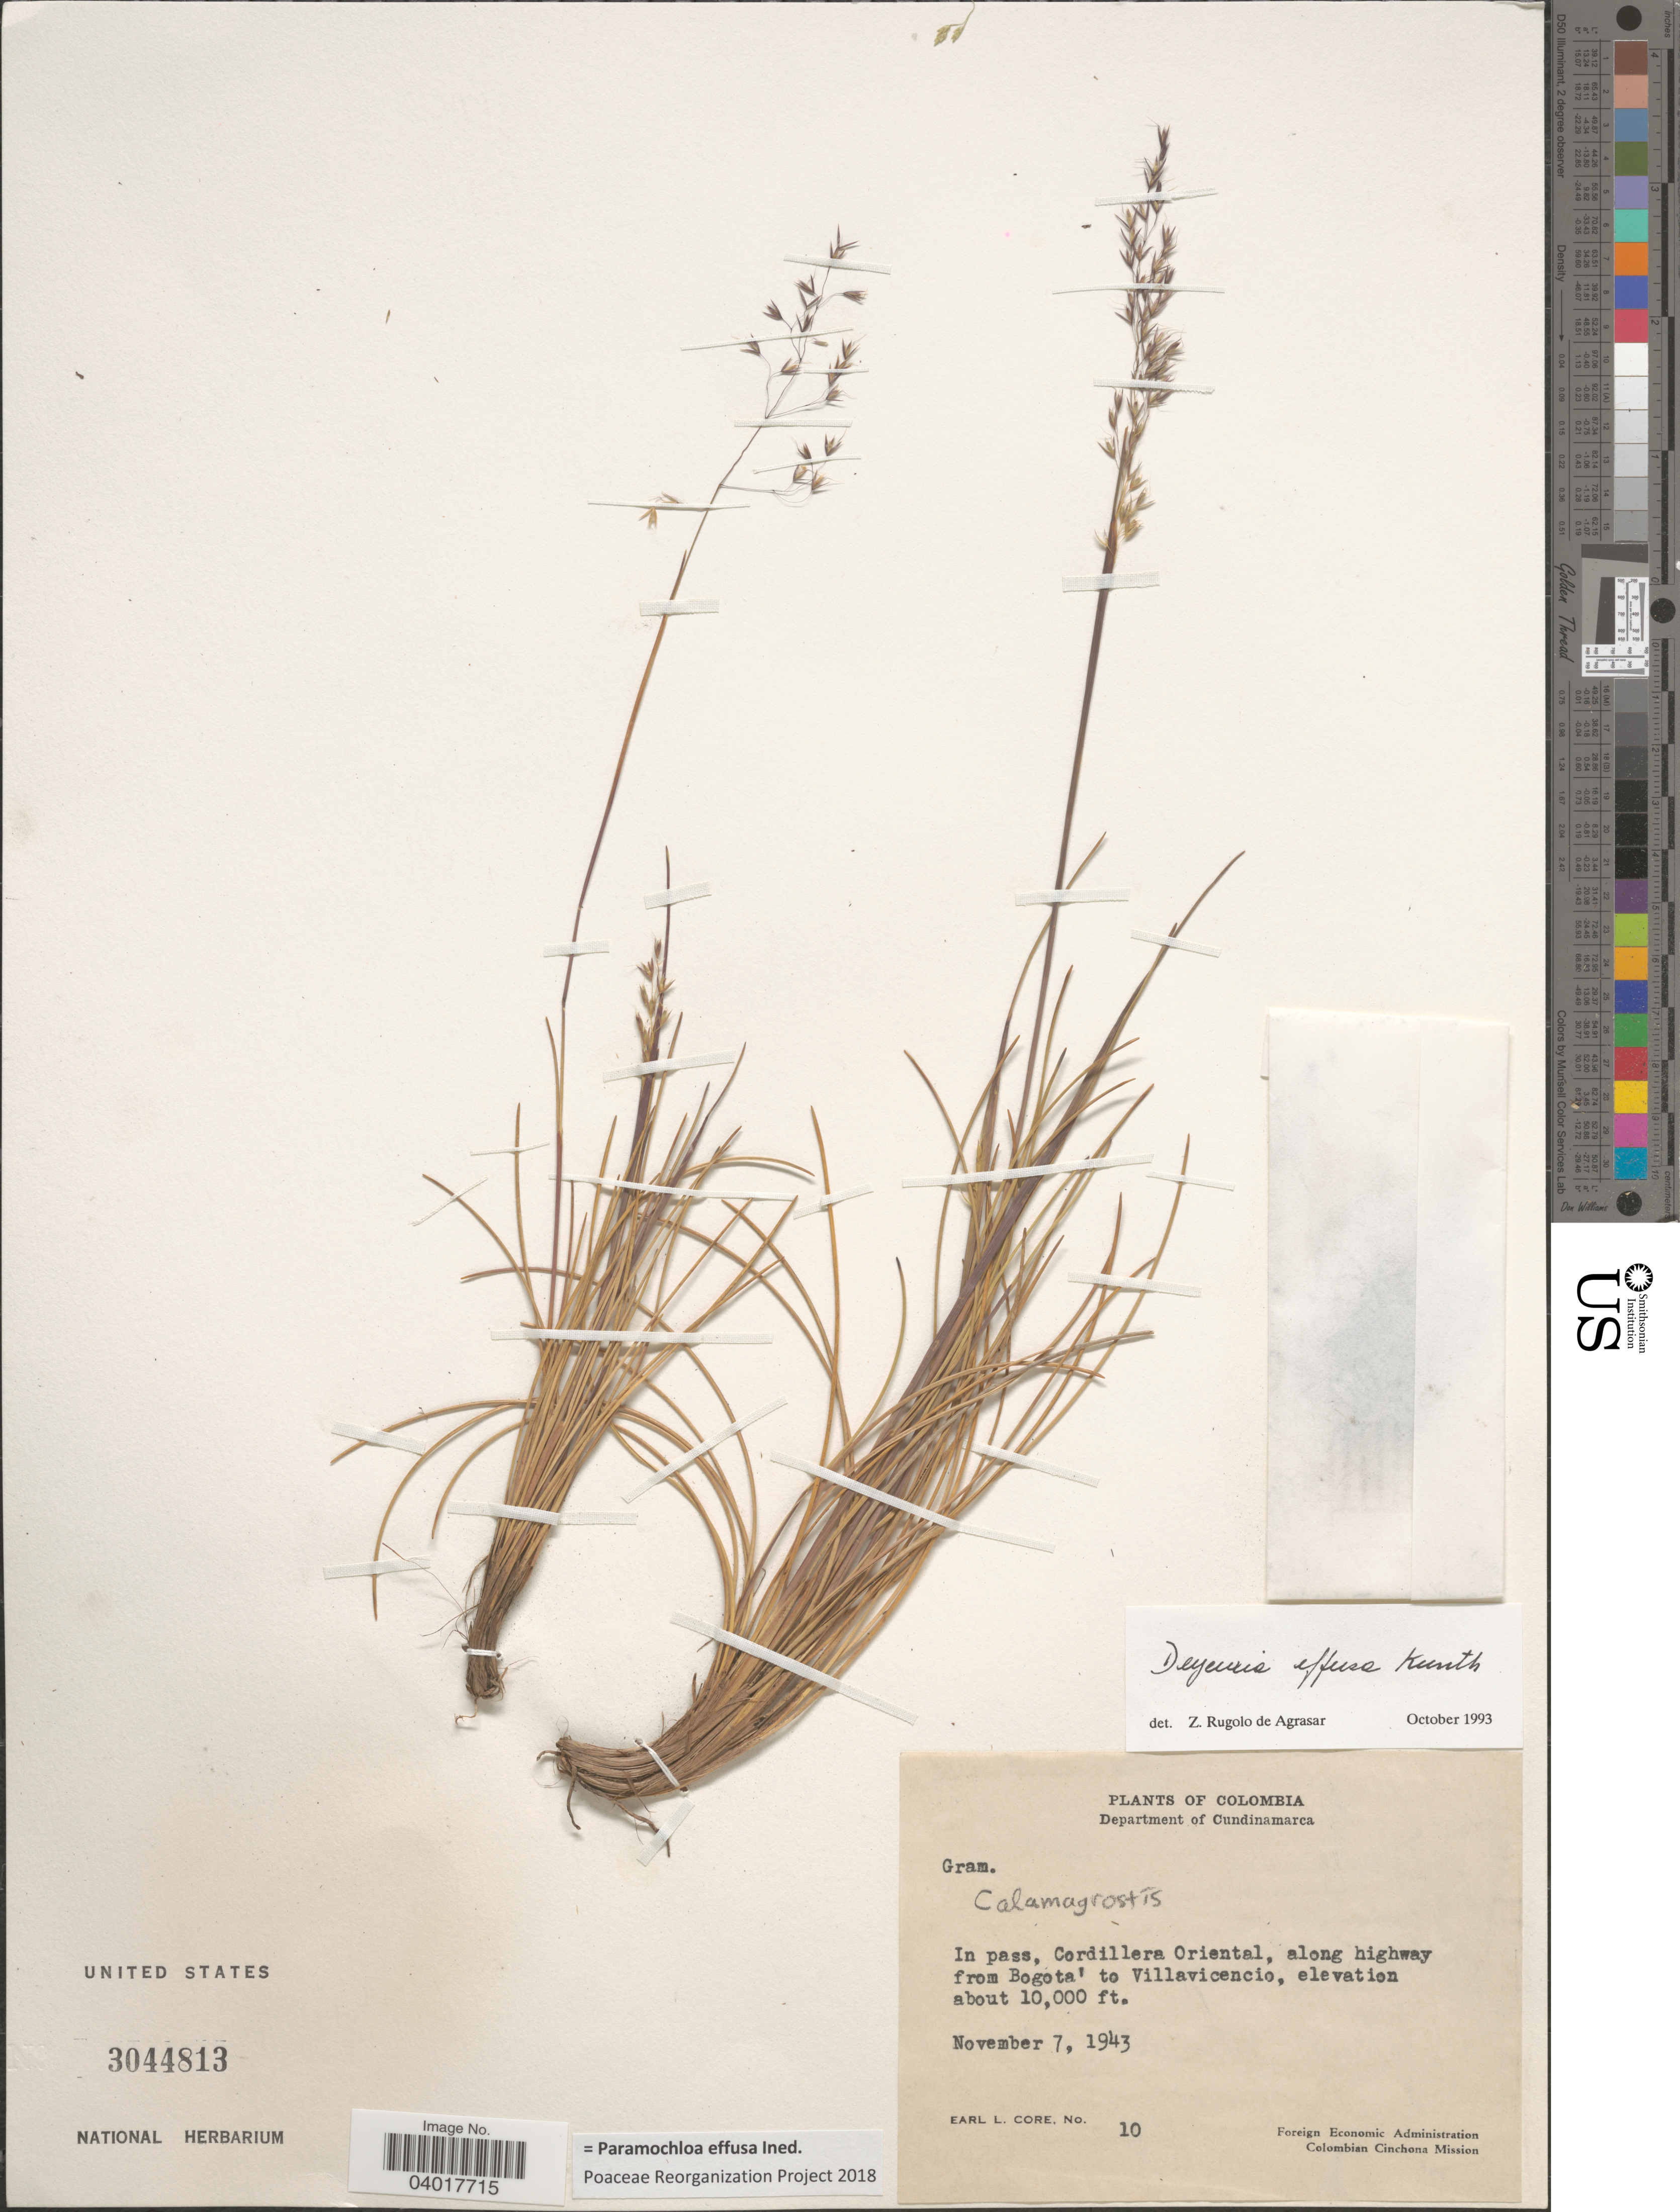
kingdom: Plantae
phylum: Tracheophyta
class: Liliopsida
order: Poales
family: Poaceae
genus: Paramochloa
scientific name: Paramochloa effusa ined.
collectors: E. L. Core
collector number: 10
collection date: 1943-11-07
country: Colombia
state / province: Cundinamarca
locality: Department of Cundinamarca. In pass, Cordillera Oriental, along highway from Bogota' to Villavicencio.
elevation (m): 3048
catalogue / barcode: US 3044813